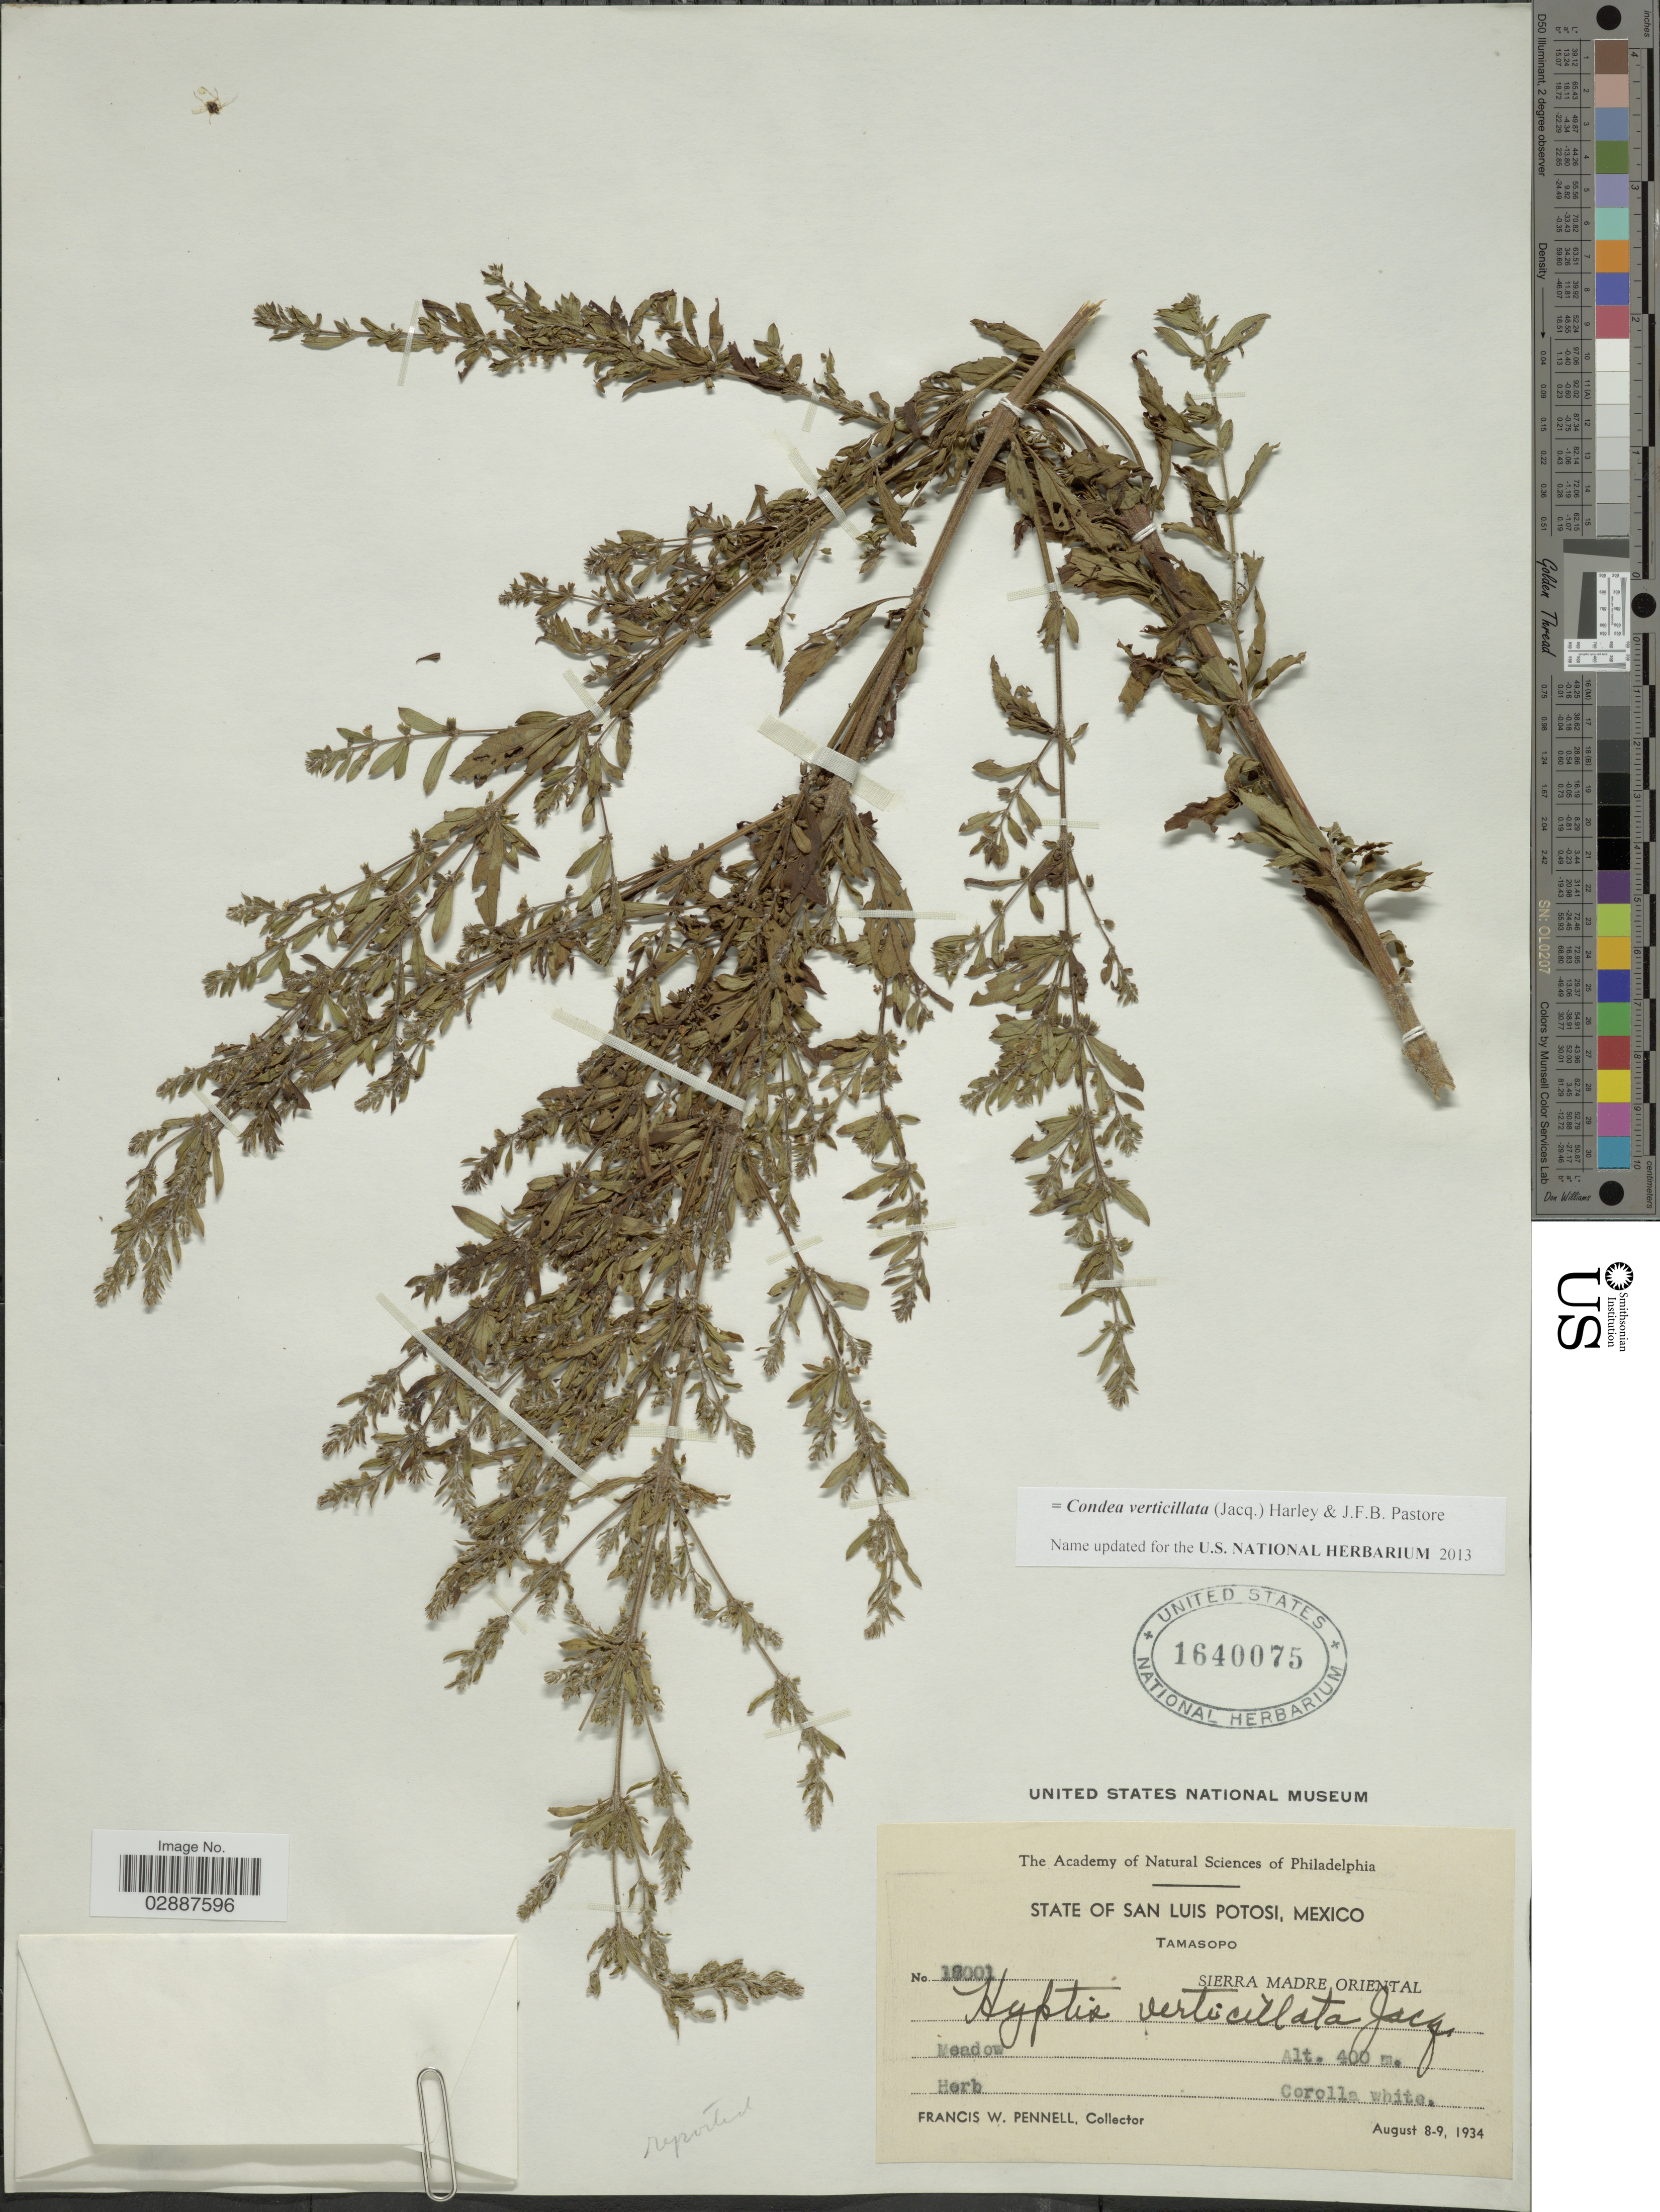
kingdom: Plantae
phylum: Tracheophyta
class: Magnoliopsida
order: Lamiales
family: Lamiaceae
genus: Condea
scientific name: Condea verticillata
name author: (Jacq.) Harley & J.F.B. Pastore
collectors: F. W. Pennell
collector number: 18001*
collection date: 1934-08-08/1934-08-09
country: Mexico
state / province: San Luis Potosí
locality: Tamasopo. Sierra Madre Oriental.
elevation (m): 400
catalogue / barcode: US 1640075